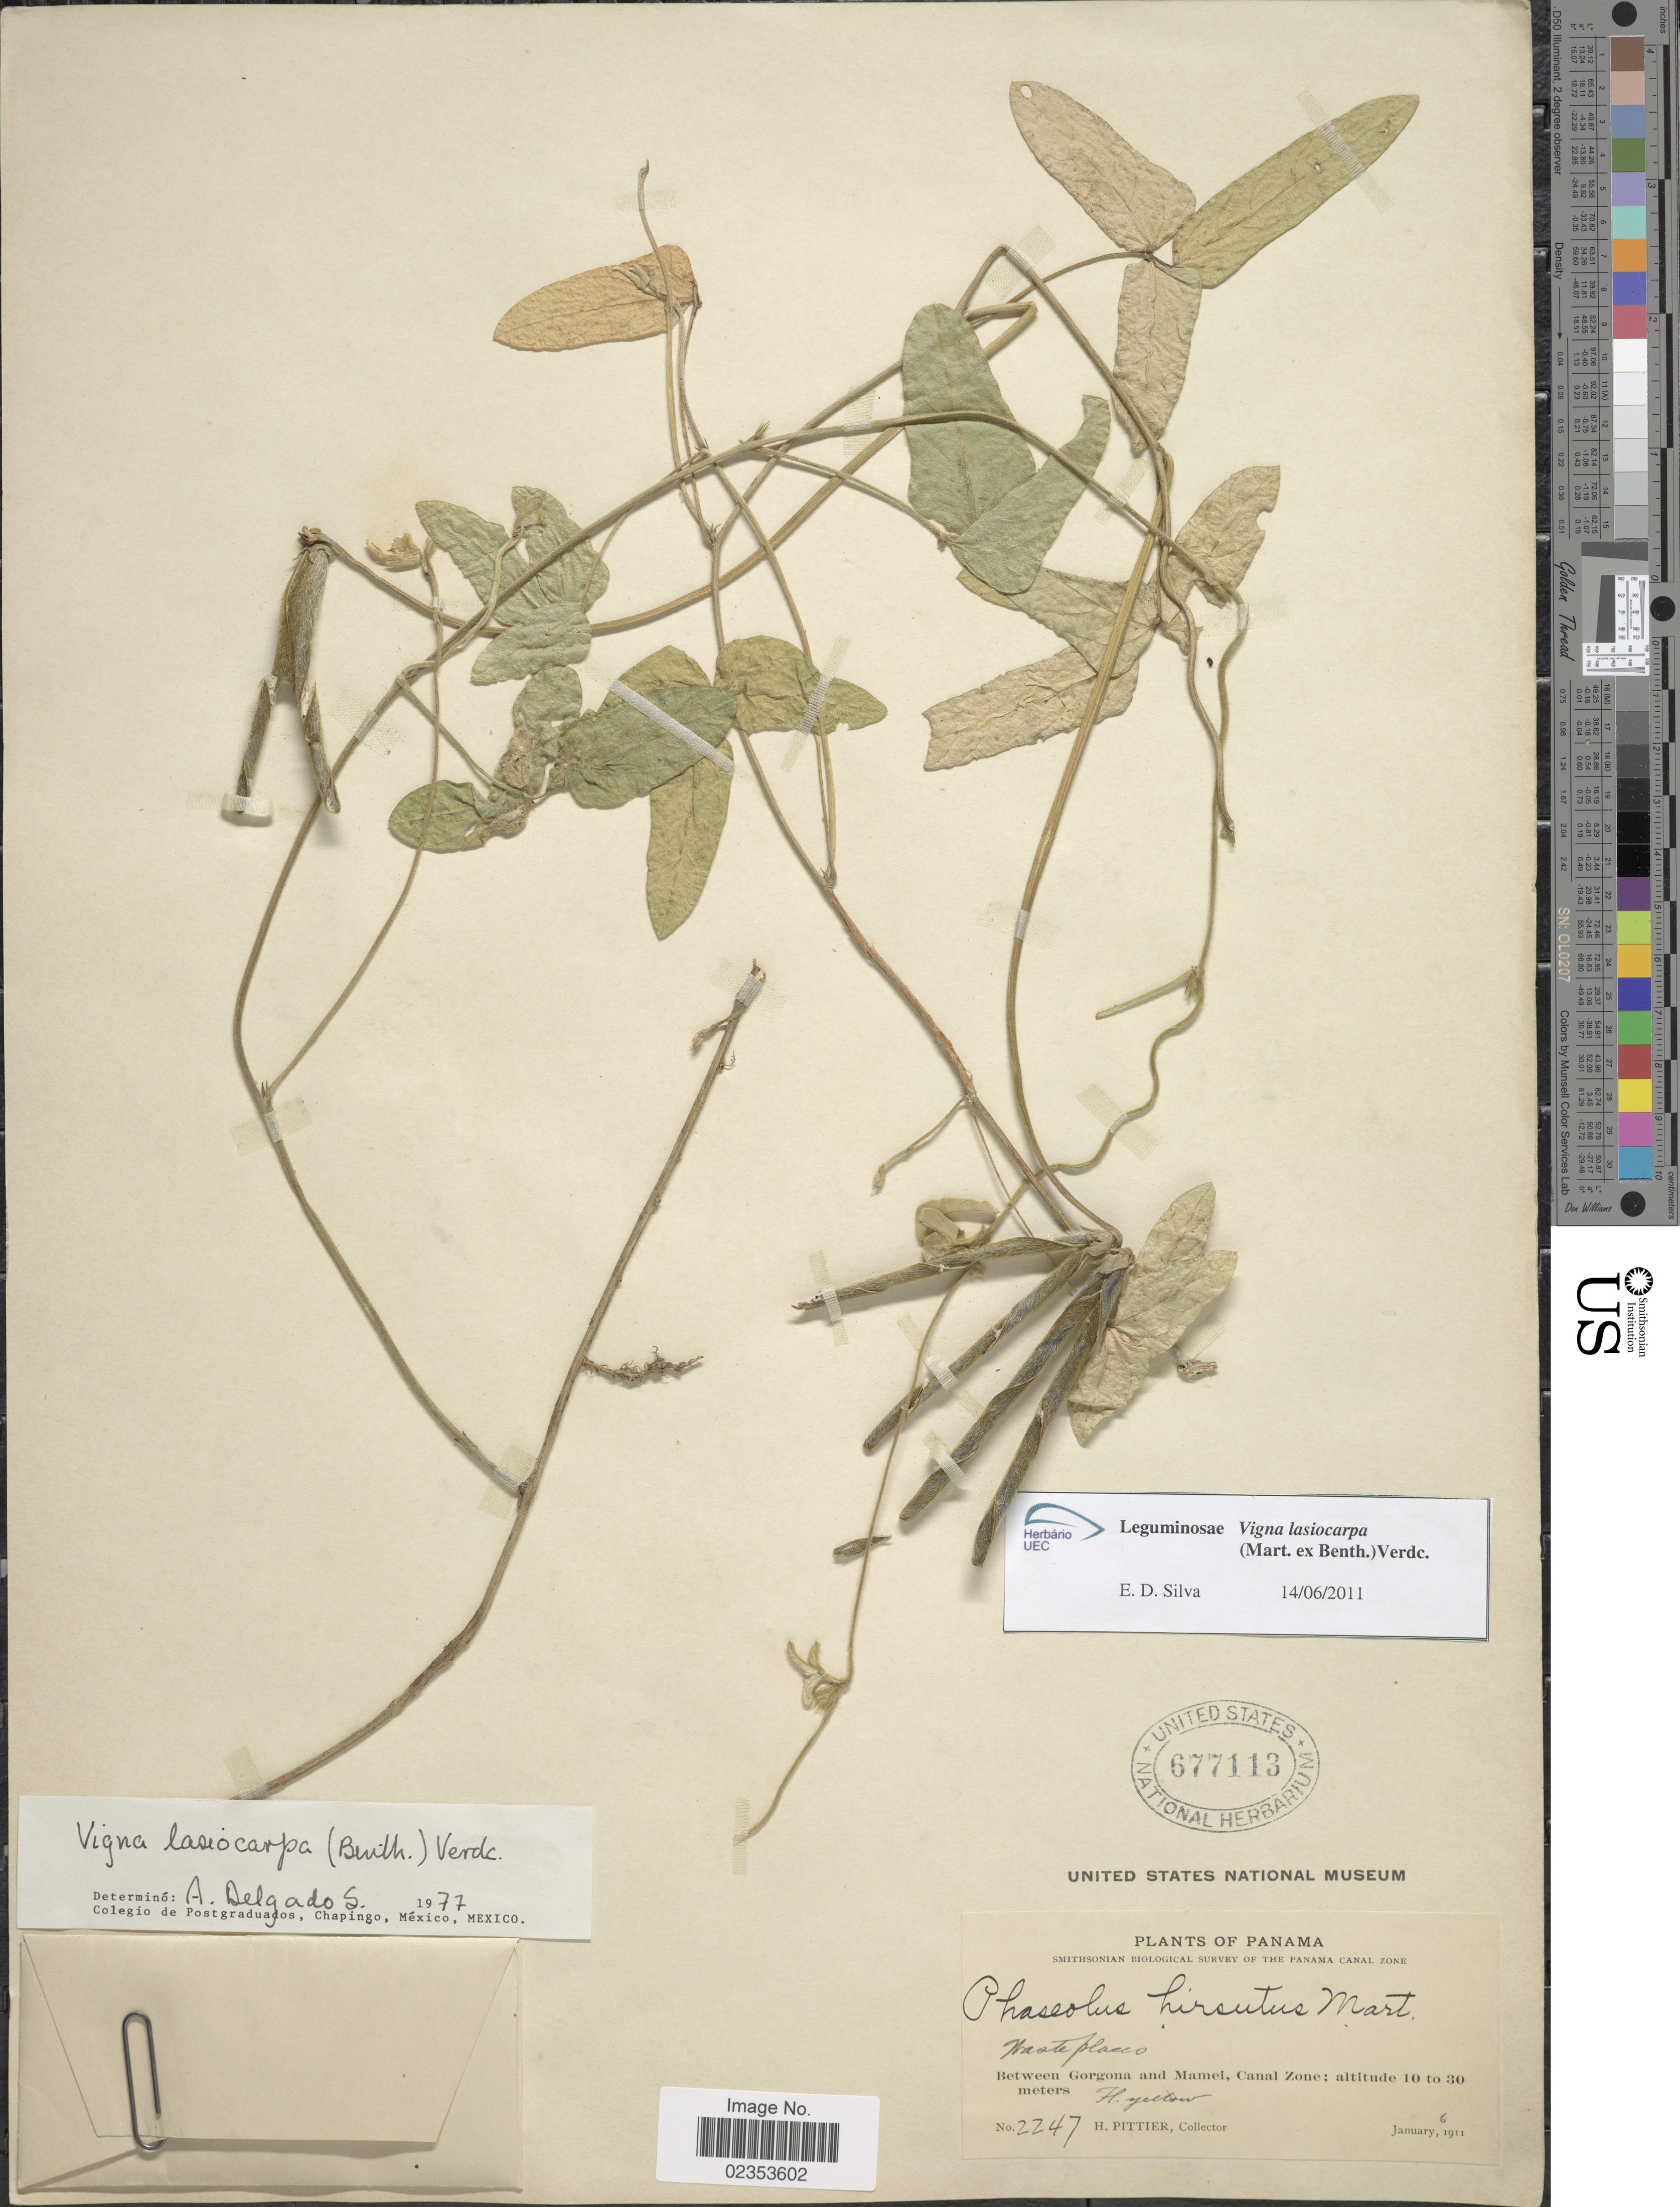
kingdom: Plantae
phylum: Tracheophyta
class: Magnoliopsida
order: Fabales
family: Fabaceae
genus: Vigna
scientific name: Vigna lasiocarpa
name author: (Benth.) Verdc.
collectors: H. F. Pittier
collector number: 2247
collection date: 1911-01-06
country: Panama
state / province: Colón / Panamá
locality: Between Gorgona and Mamei, Canal Zone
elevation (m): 10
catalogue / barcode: US 677113